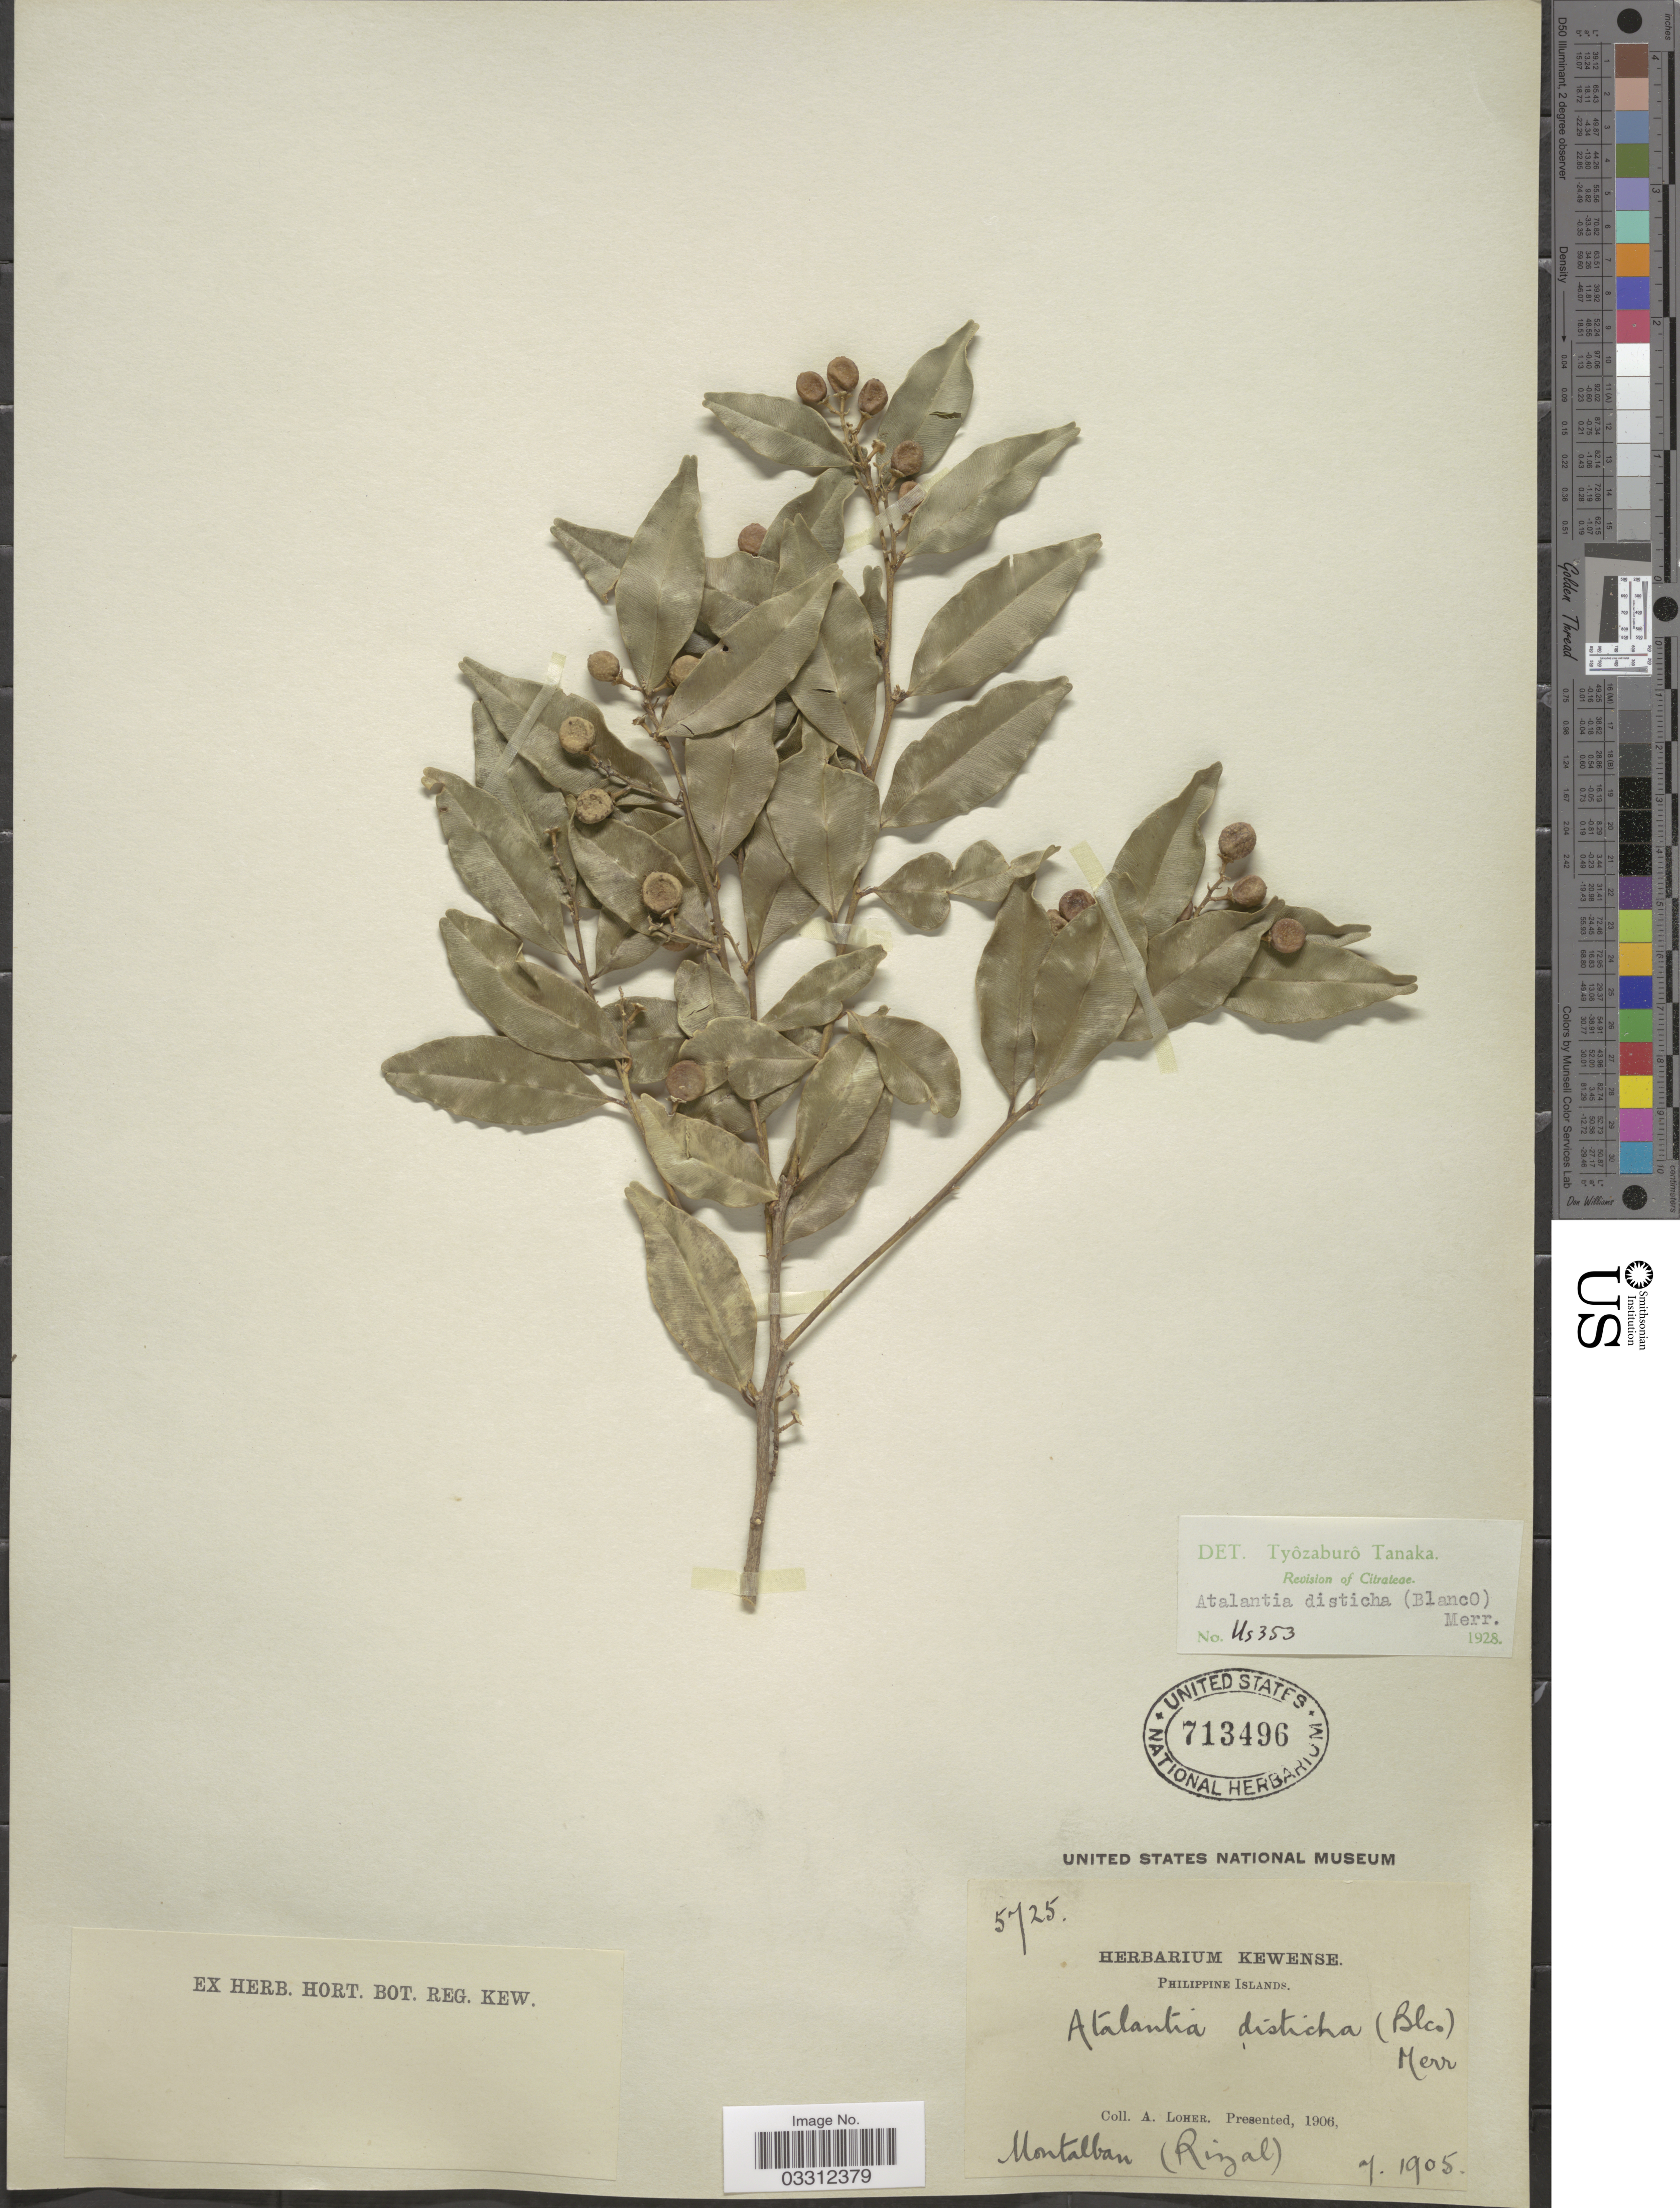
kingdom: Plantae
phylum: Tracheophyta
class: Magnoliopsida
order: Sapindales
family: Rutaceae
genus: Atalantia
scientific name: Atalantia racemosa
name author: Wight ex Hook.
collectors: A. Loher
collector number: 5725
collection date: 1905-07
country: Philippines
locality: Montalban (Rizal).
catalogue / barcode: US 713496